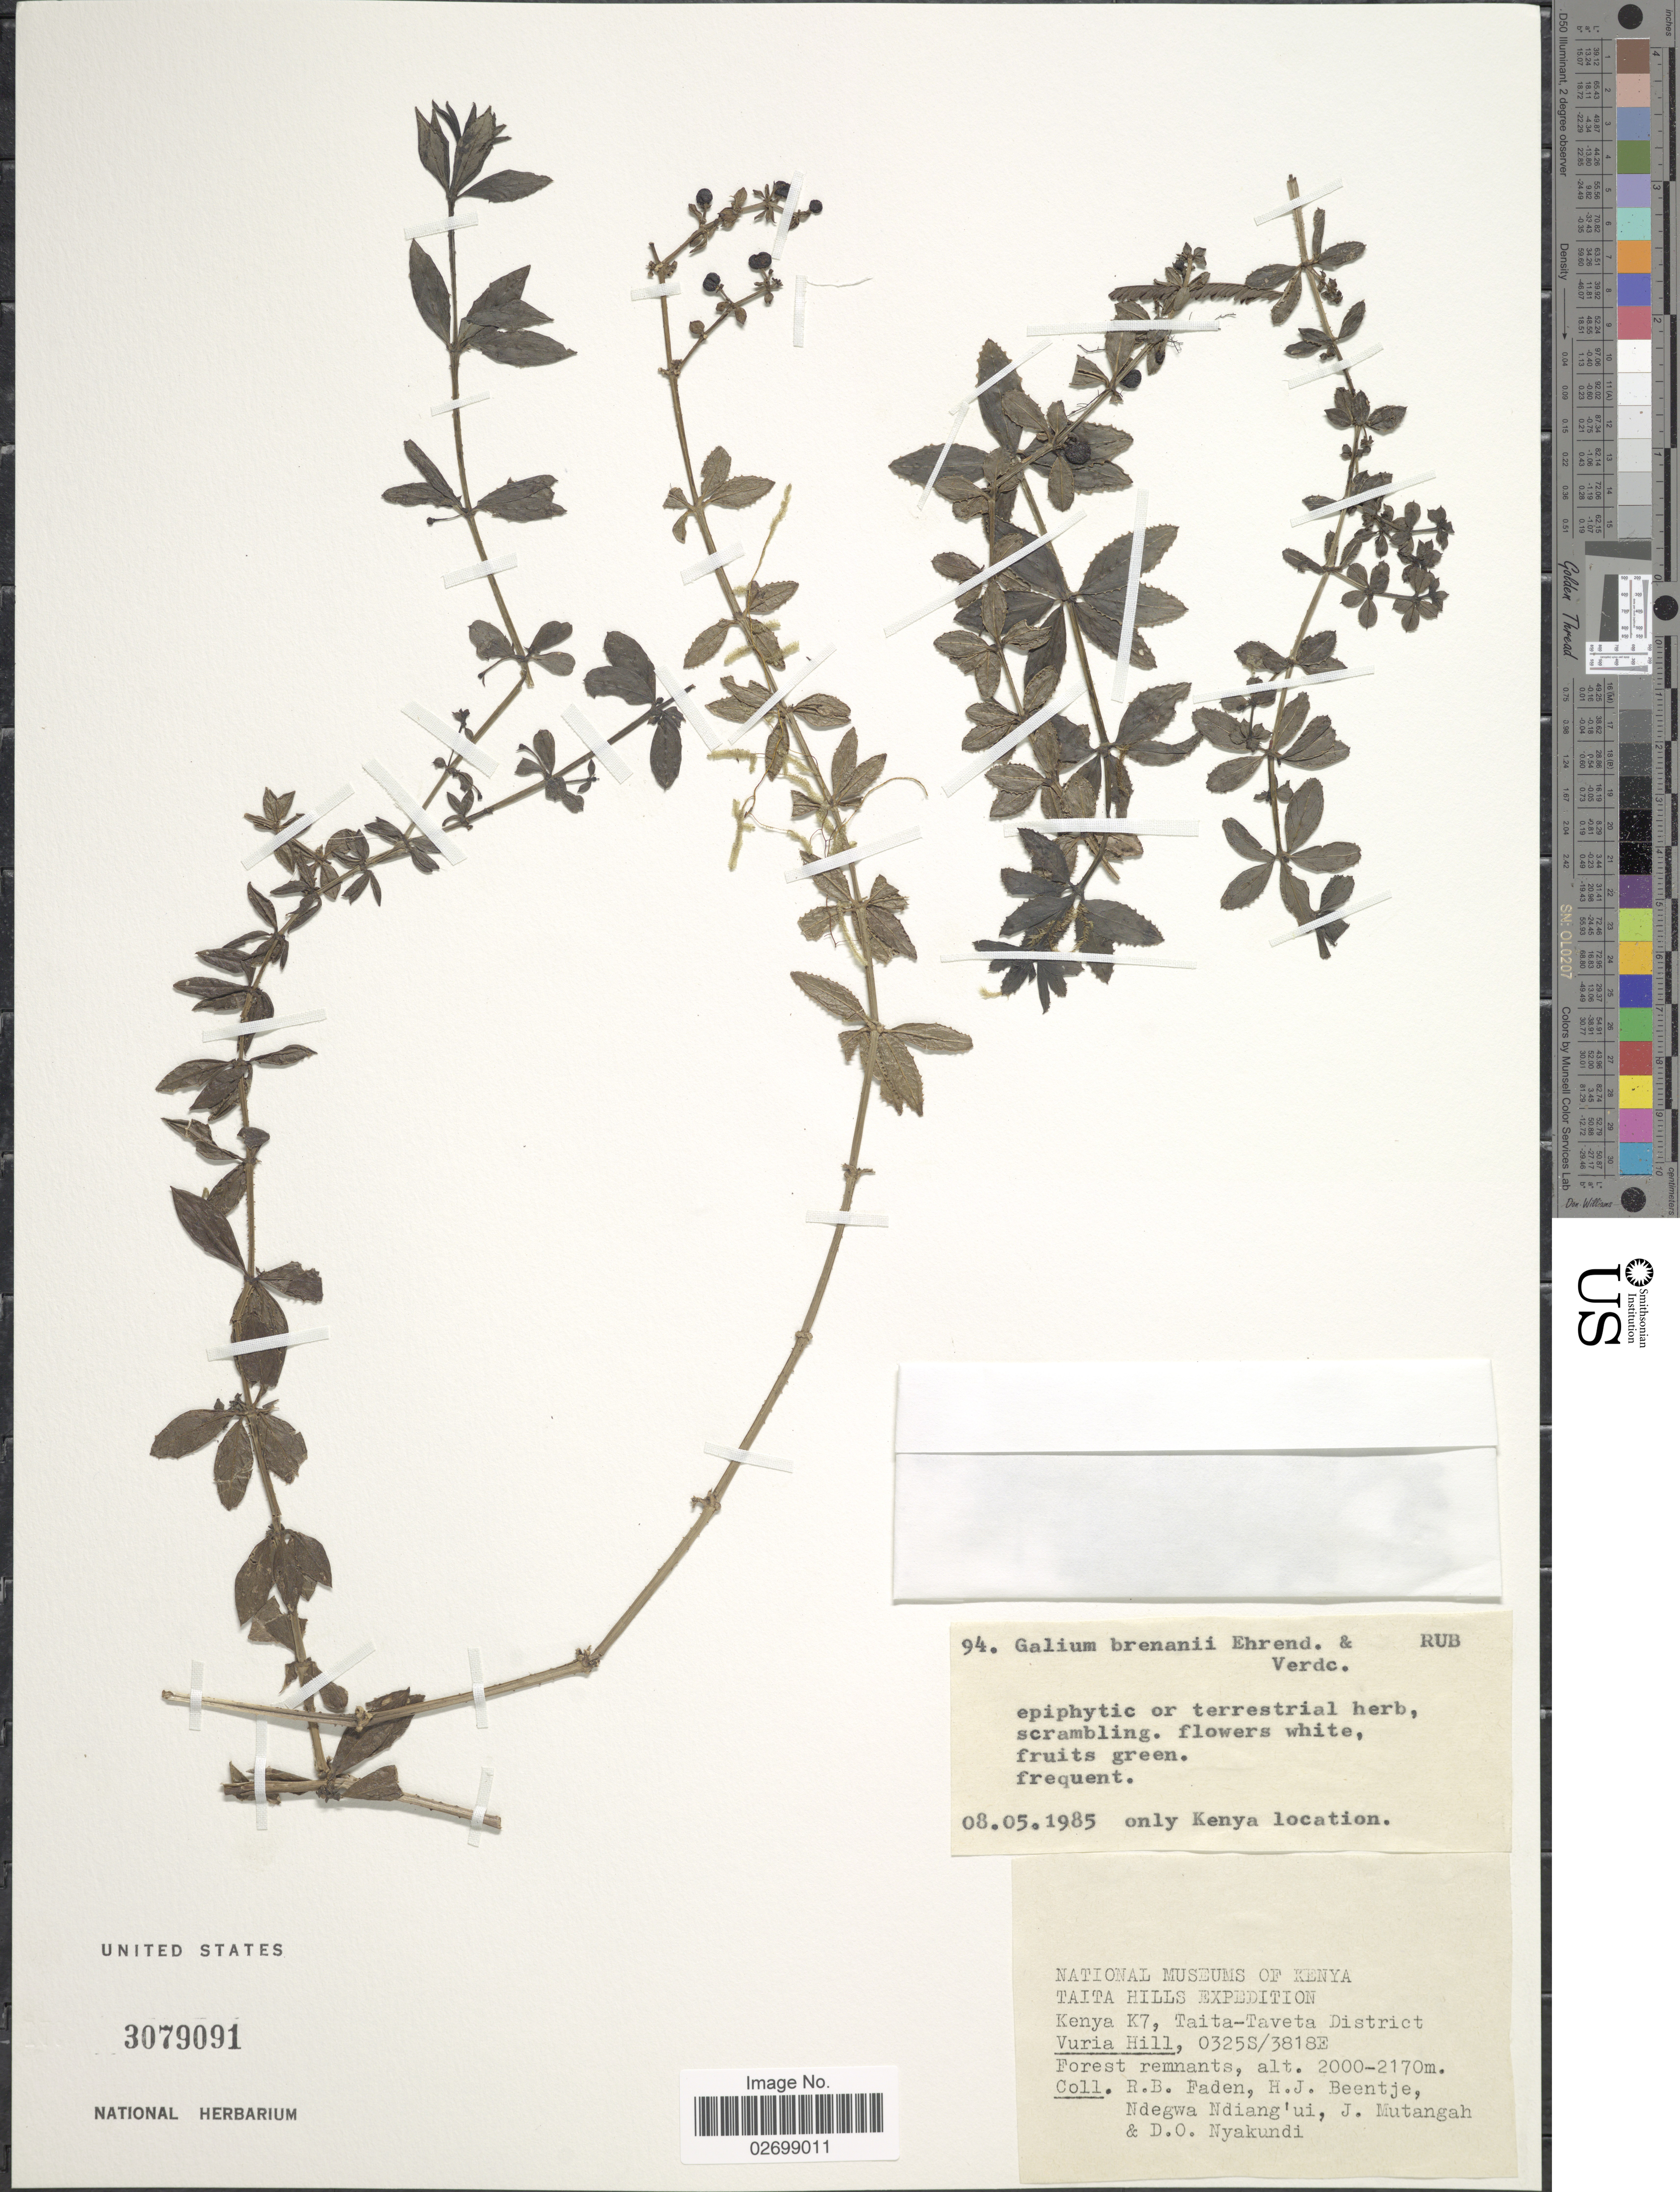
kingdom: Plantae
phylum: Tracheophyta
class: Magnoliopsida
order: Gentianales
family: Rubiaceae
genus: Galium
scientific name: Galium brenanii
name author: Ehrend. & Verdc.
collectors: R. B. Faden, H. J. Beentje, Ndegwa Ndiang'ui, J. Mutangah & D. Nyakundi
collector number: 94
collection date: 1985-05-08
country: Kenya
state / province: Taita Taveta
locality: Taita Hills. K7, Vuria Hill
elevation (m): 2000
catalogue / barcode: US 3079091